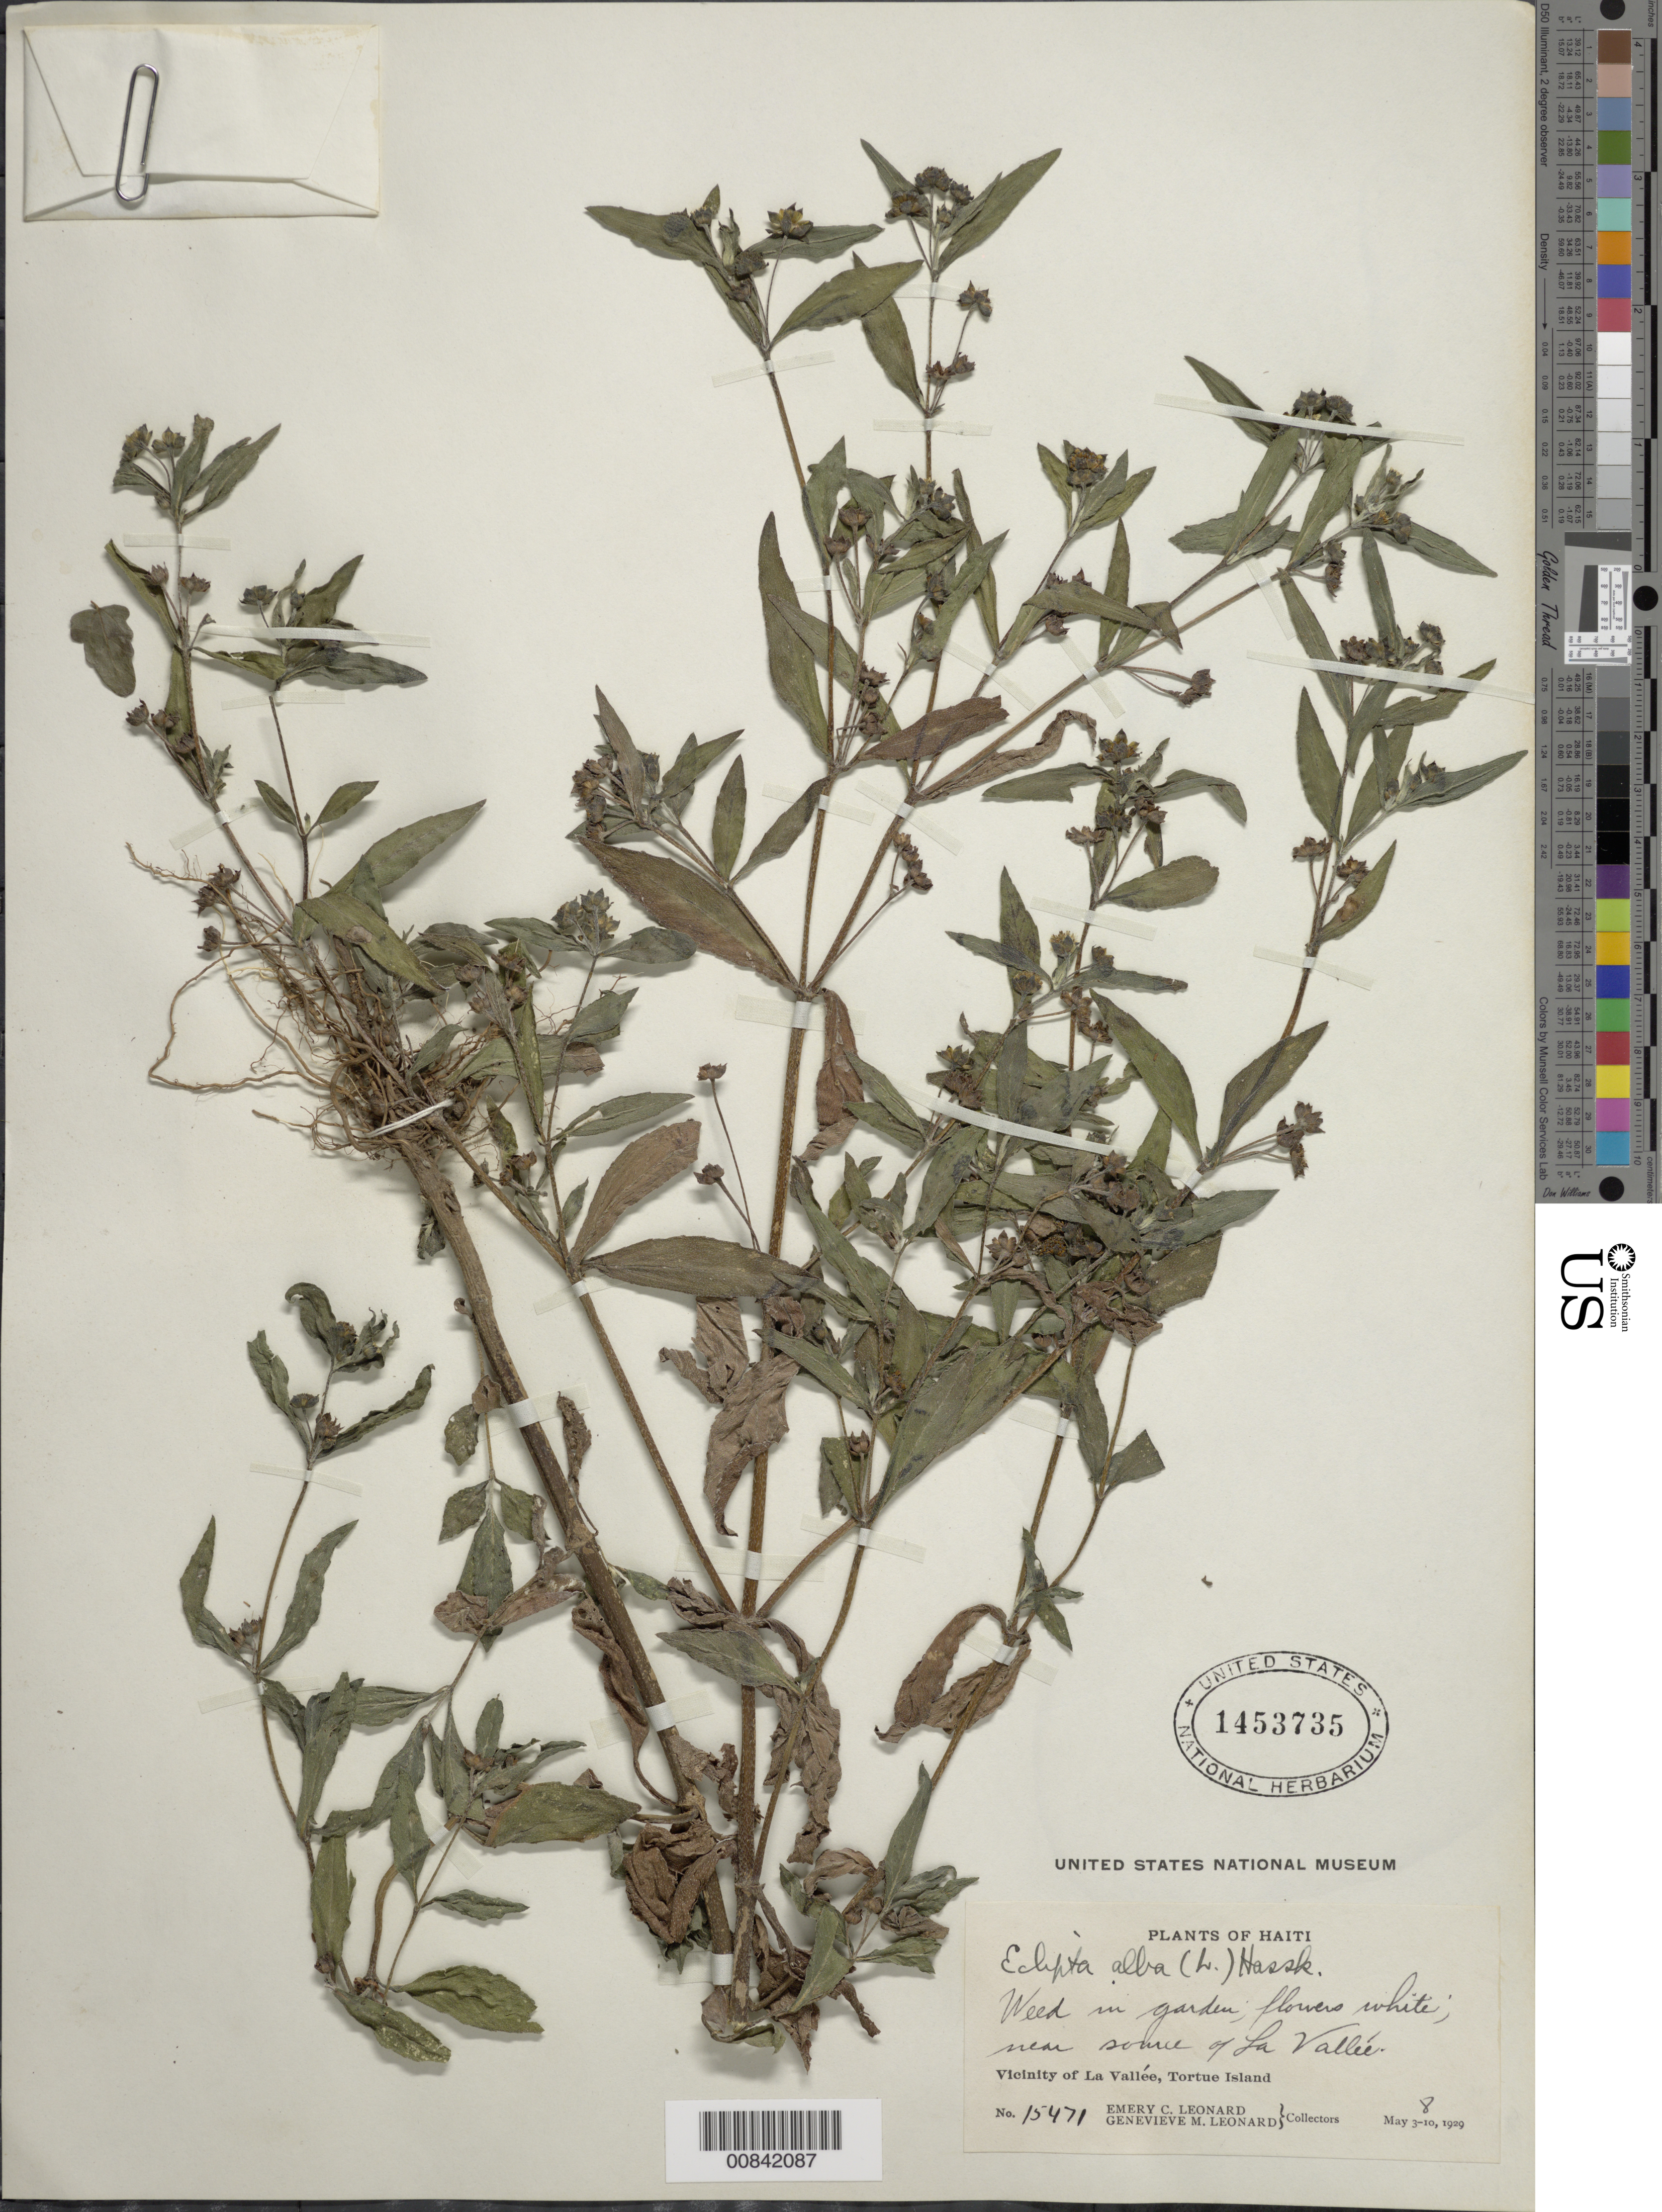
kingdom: Plantae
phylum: Tracheophyta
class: Magnoliopsida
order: Asterales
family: Asteraceae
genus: Eclipta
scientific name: Eclipta prostrata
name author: (L.) L.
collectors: E. C. Leonard & G. M. Leonard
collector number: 15471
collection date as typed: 08 May 1929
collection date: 1929-05-08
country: Haiti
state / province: Nord-Ouest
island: Île de la Tortue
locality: Vicinity of La Vallée, near source of city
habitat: In garden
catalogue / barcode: US 1453735